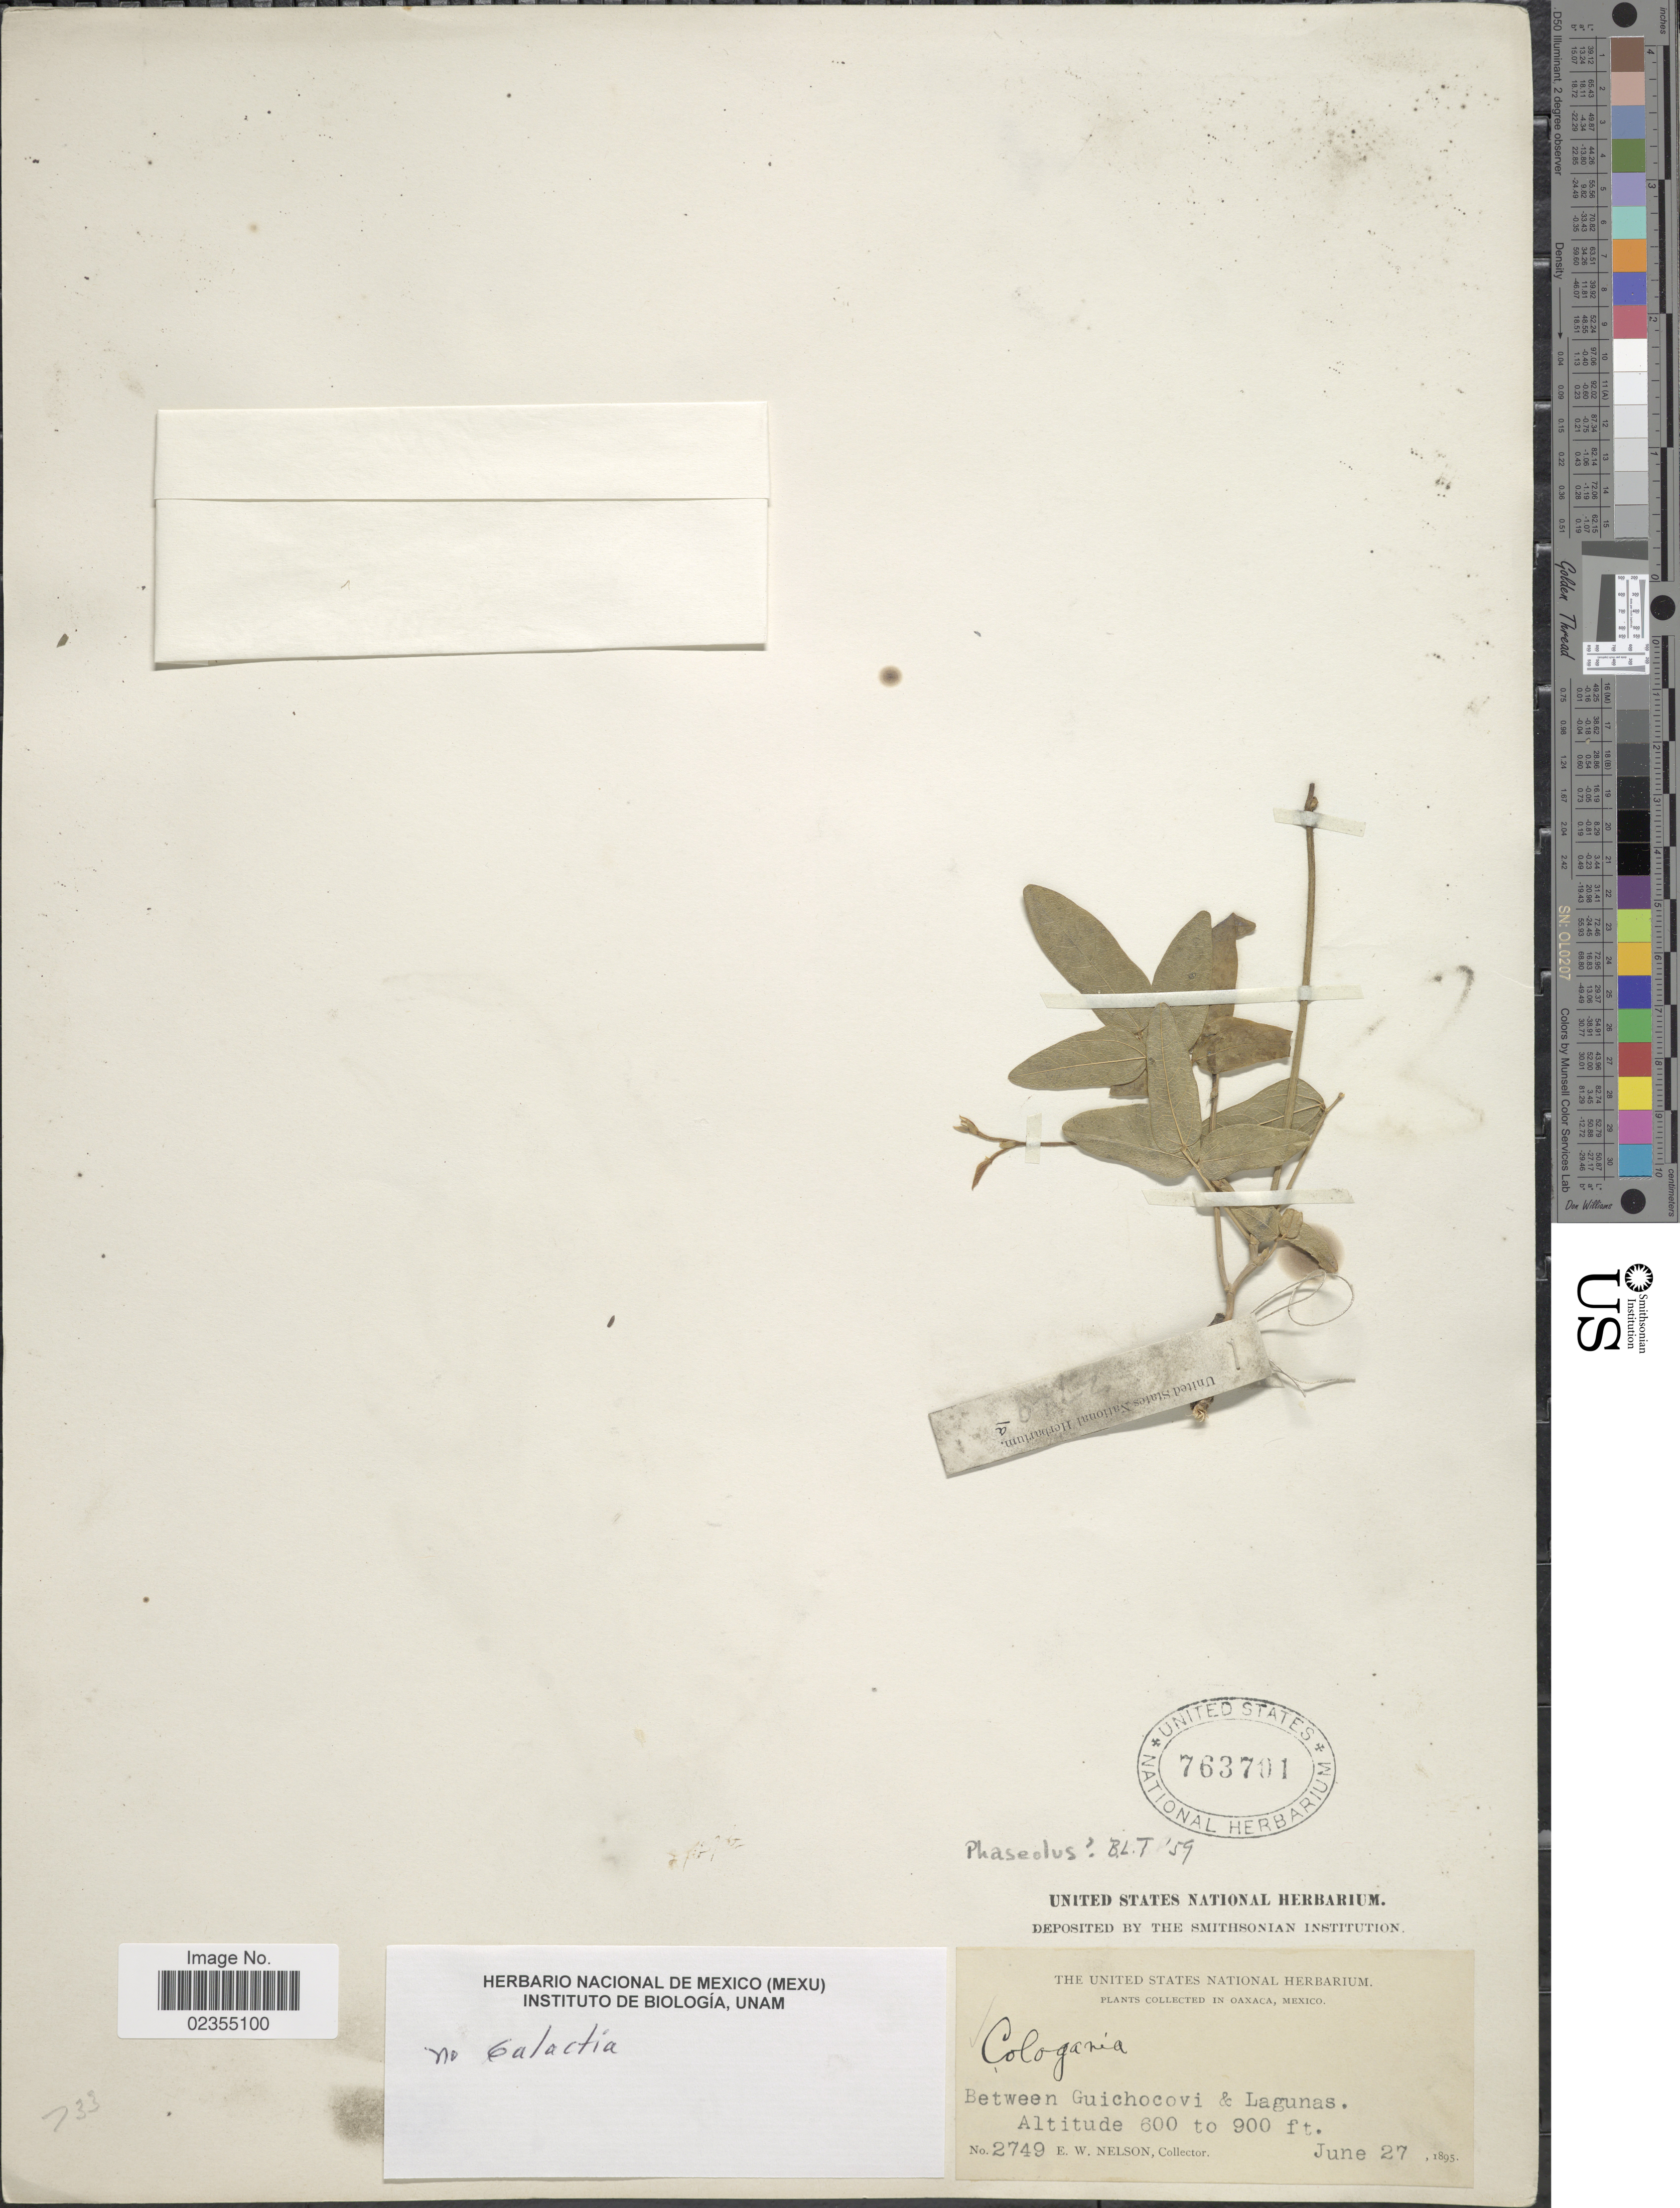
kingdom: Plantae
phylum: Tracheophyta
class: Magnoliopsida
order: Fabales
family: Fabaceae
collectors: E. W. Nelson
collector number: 2749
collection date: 1895-06-27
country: Mexico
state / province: Oaxaca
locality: Between Guichocovi & Lagunas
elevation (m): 183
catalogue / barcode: US 763701